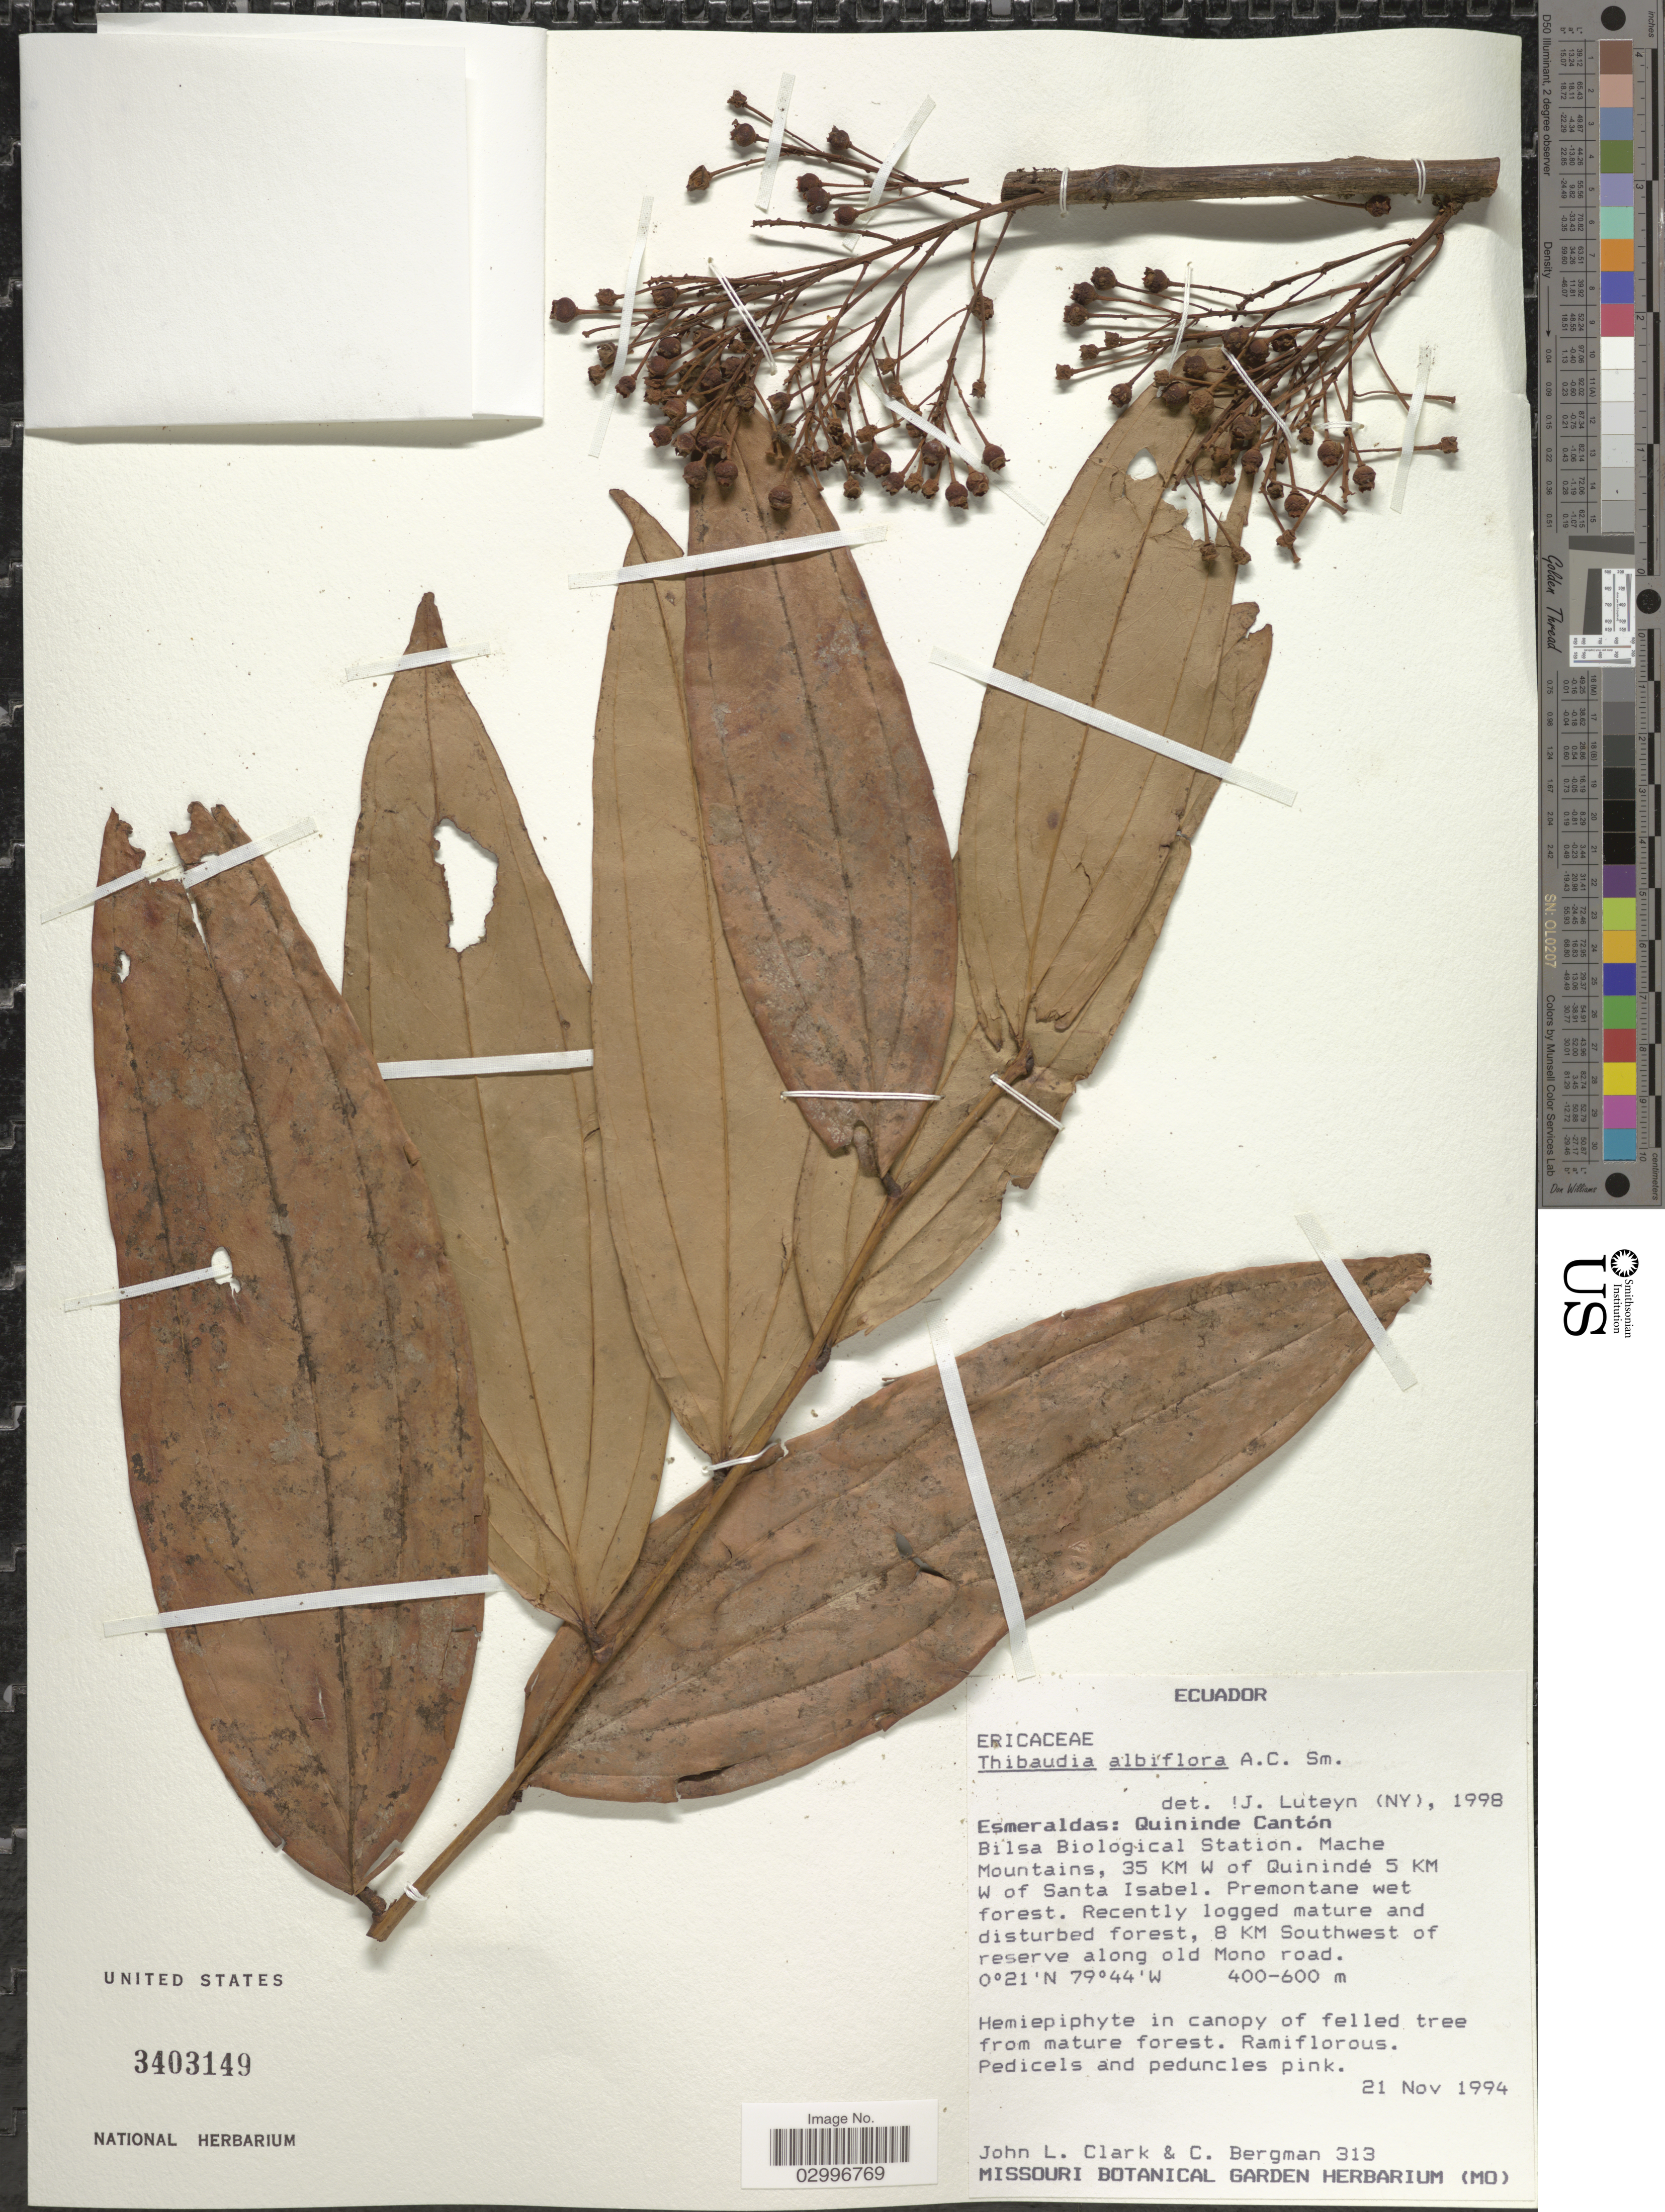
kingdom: Plantae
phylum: Tracheophyta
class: Magnoliopsida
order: Ericales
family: Ericaceae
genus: Thibaudia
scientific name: Thibaudia albiflora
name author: A.C. Sm.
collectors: J. L. Clark & C. Bergman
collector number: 313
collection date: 1994-11-21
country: Ecuador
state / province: Esmeraldas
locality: Quininde Cantón Bilsa Biological Station. Mache Mountains, 35 KM W of Quininde 5 KM W of Santa Isabel. 8 KM Southwest of reserve along Mono road.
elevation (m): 400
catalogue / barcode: US 3403149